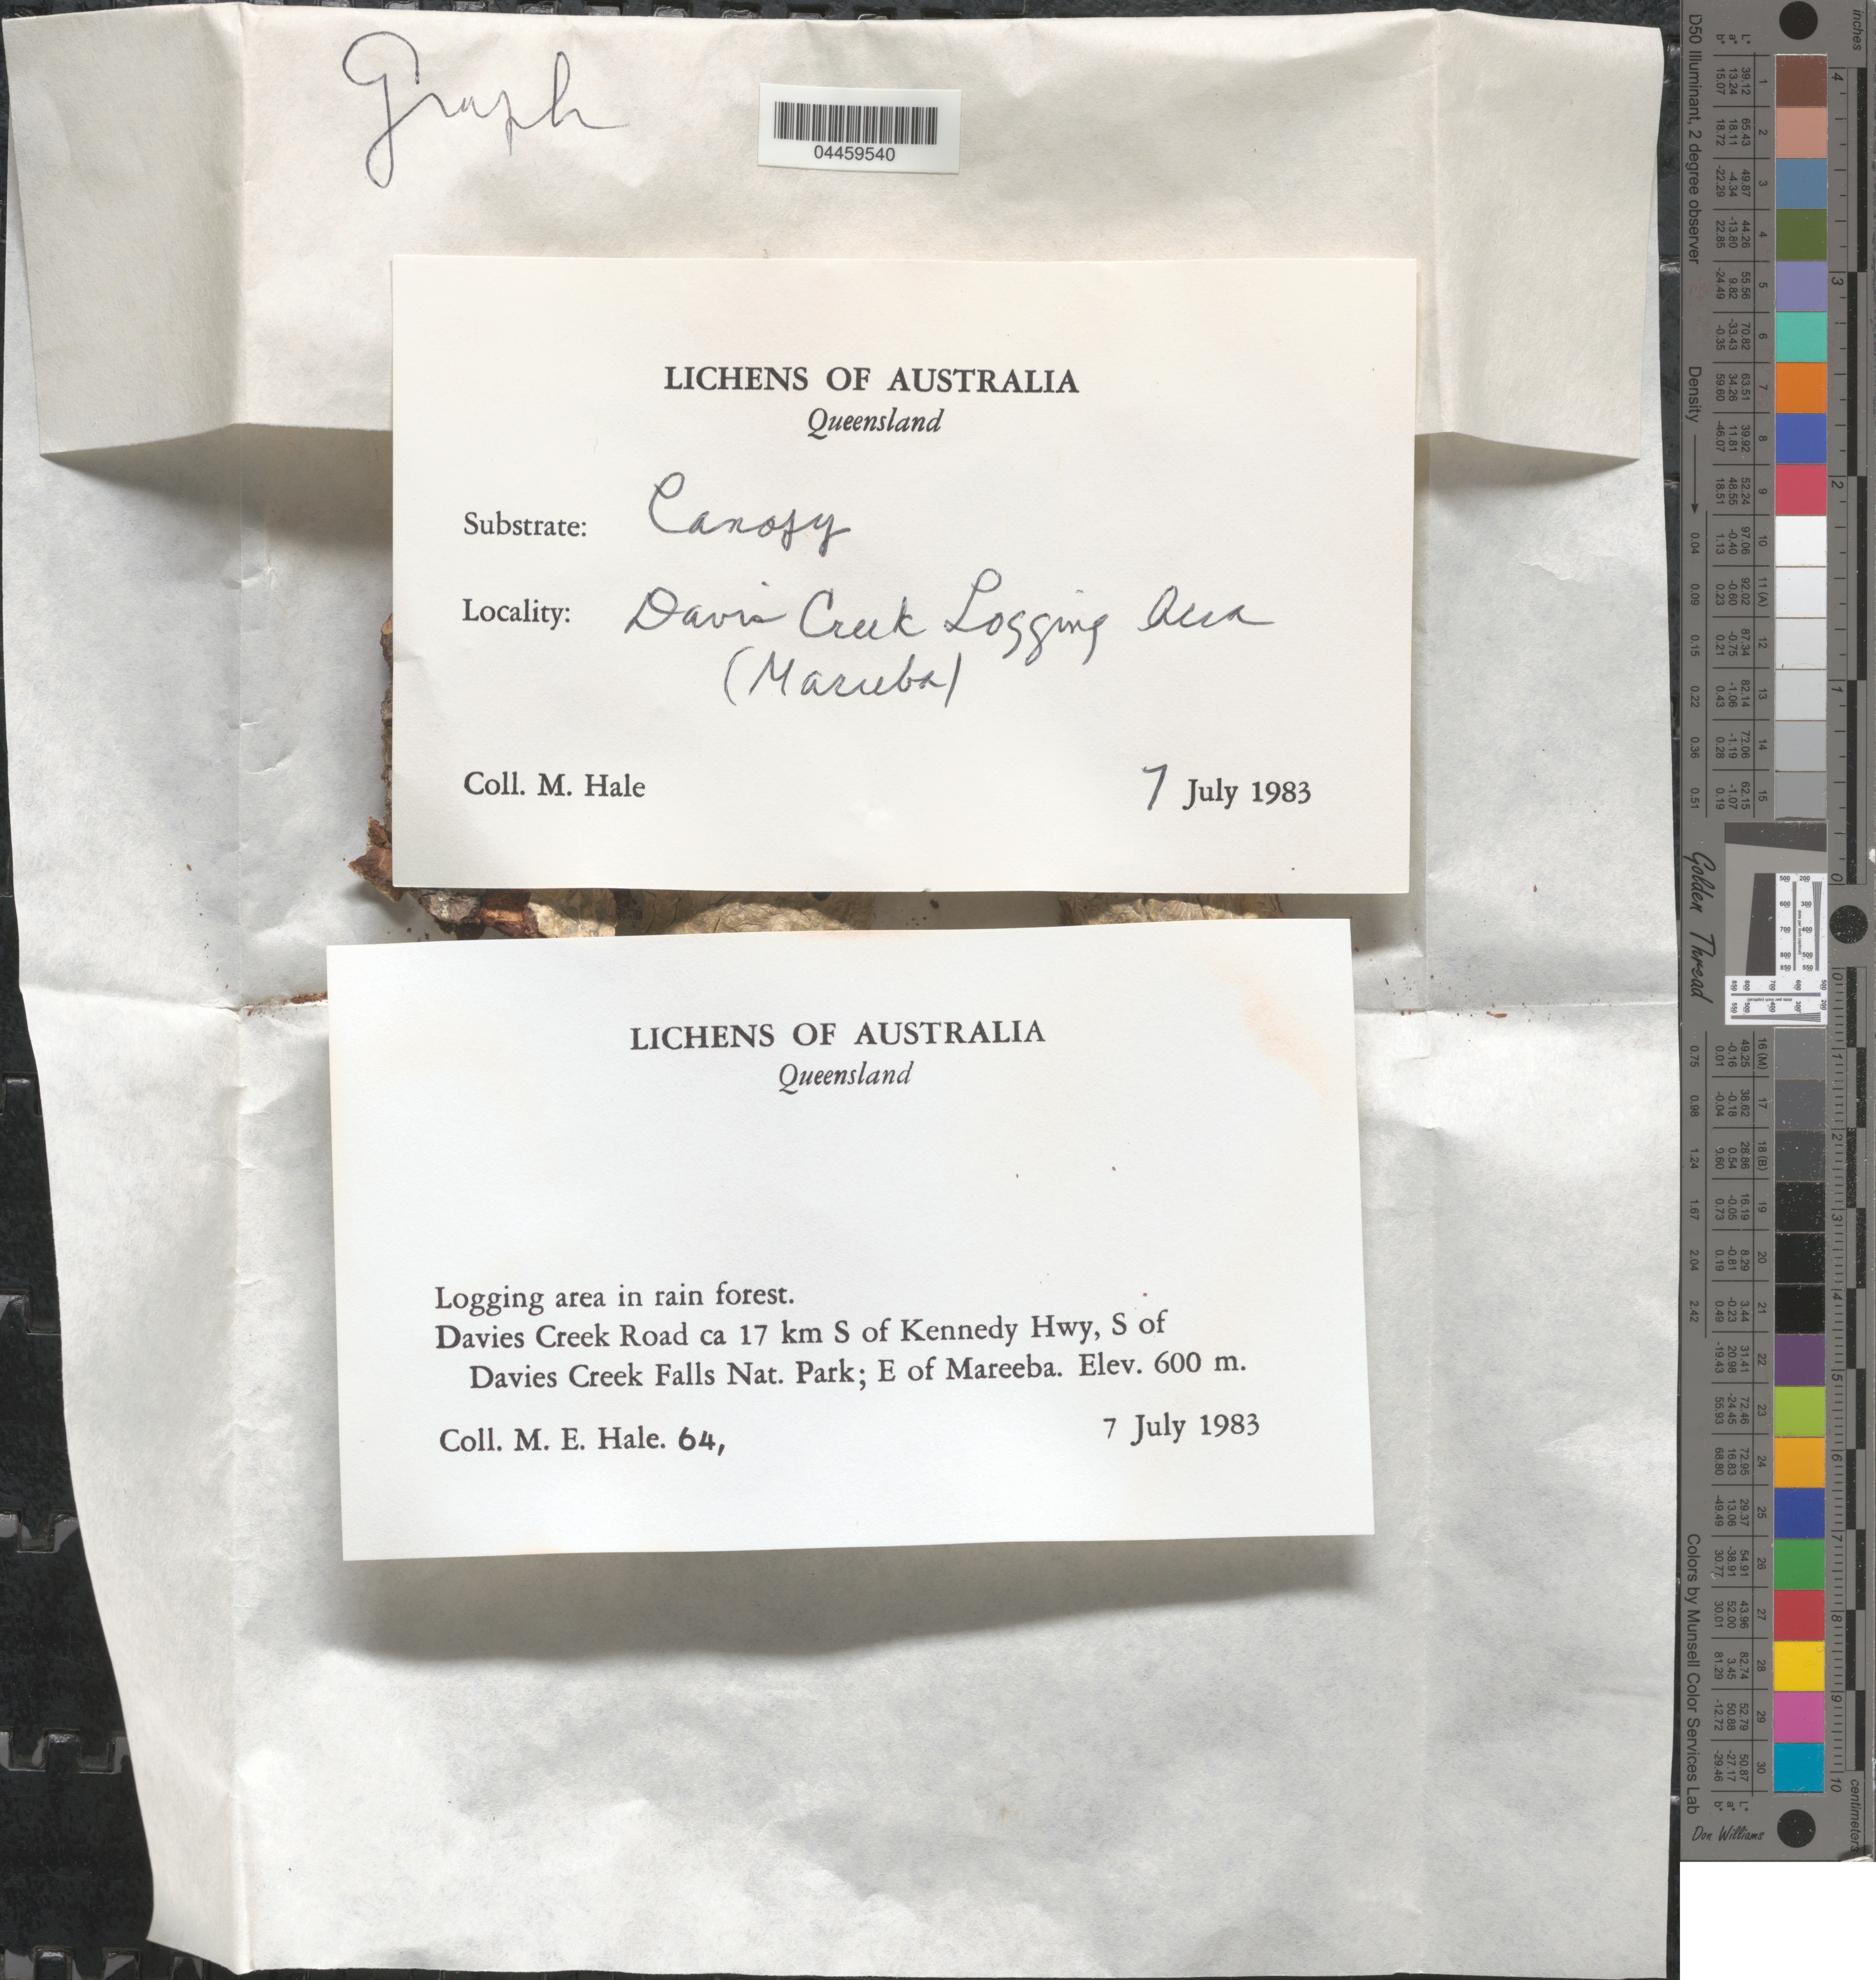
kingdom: Fungi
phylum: Ascomycota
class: Lecanoromycetes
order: Ostropales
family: Graphidaceae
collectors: M. Hale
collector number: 64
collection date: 1983-07-07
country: Australia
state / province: Queensland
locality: Davies Creek Road ca 17 km S of Kennedy Hwy, S of Davies Creek Falls Nat. Park; E of Mareeba.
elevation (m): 600